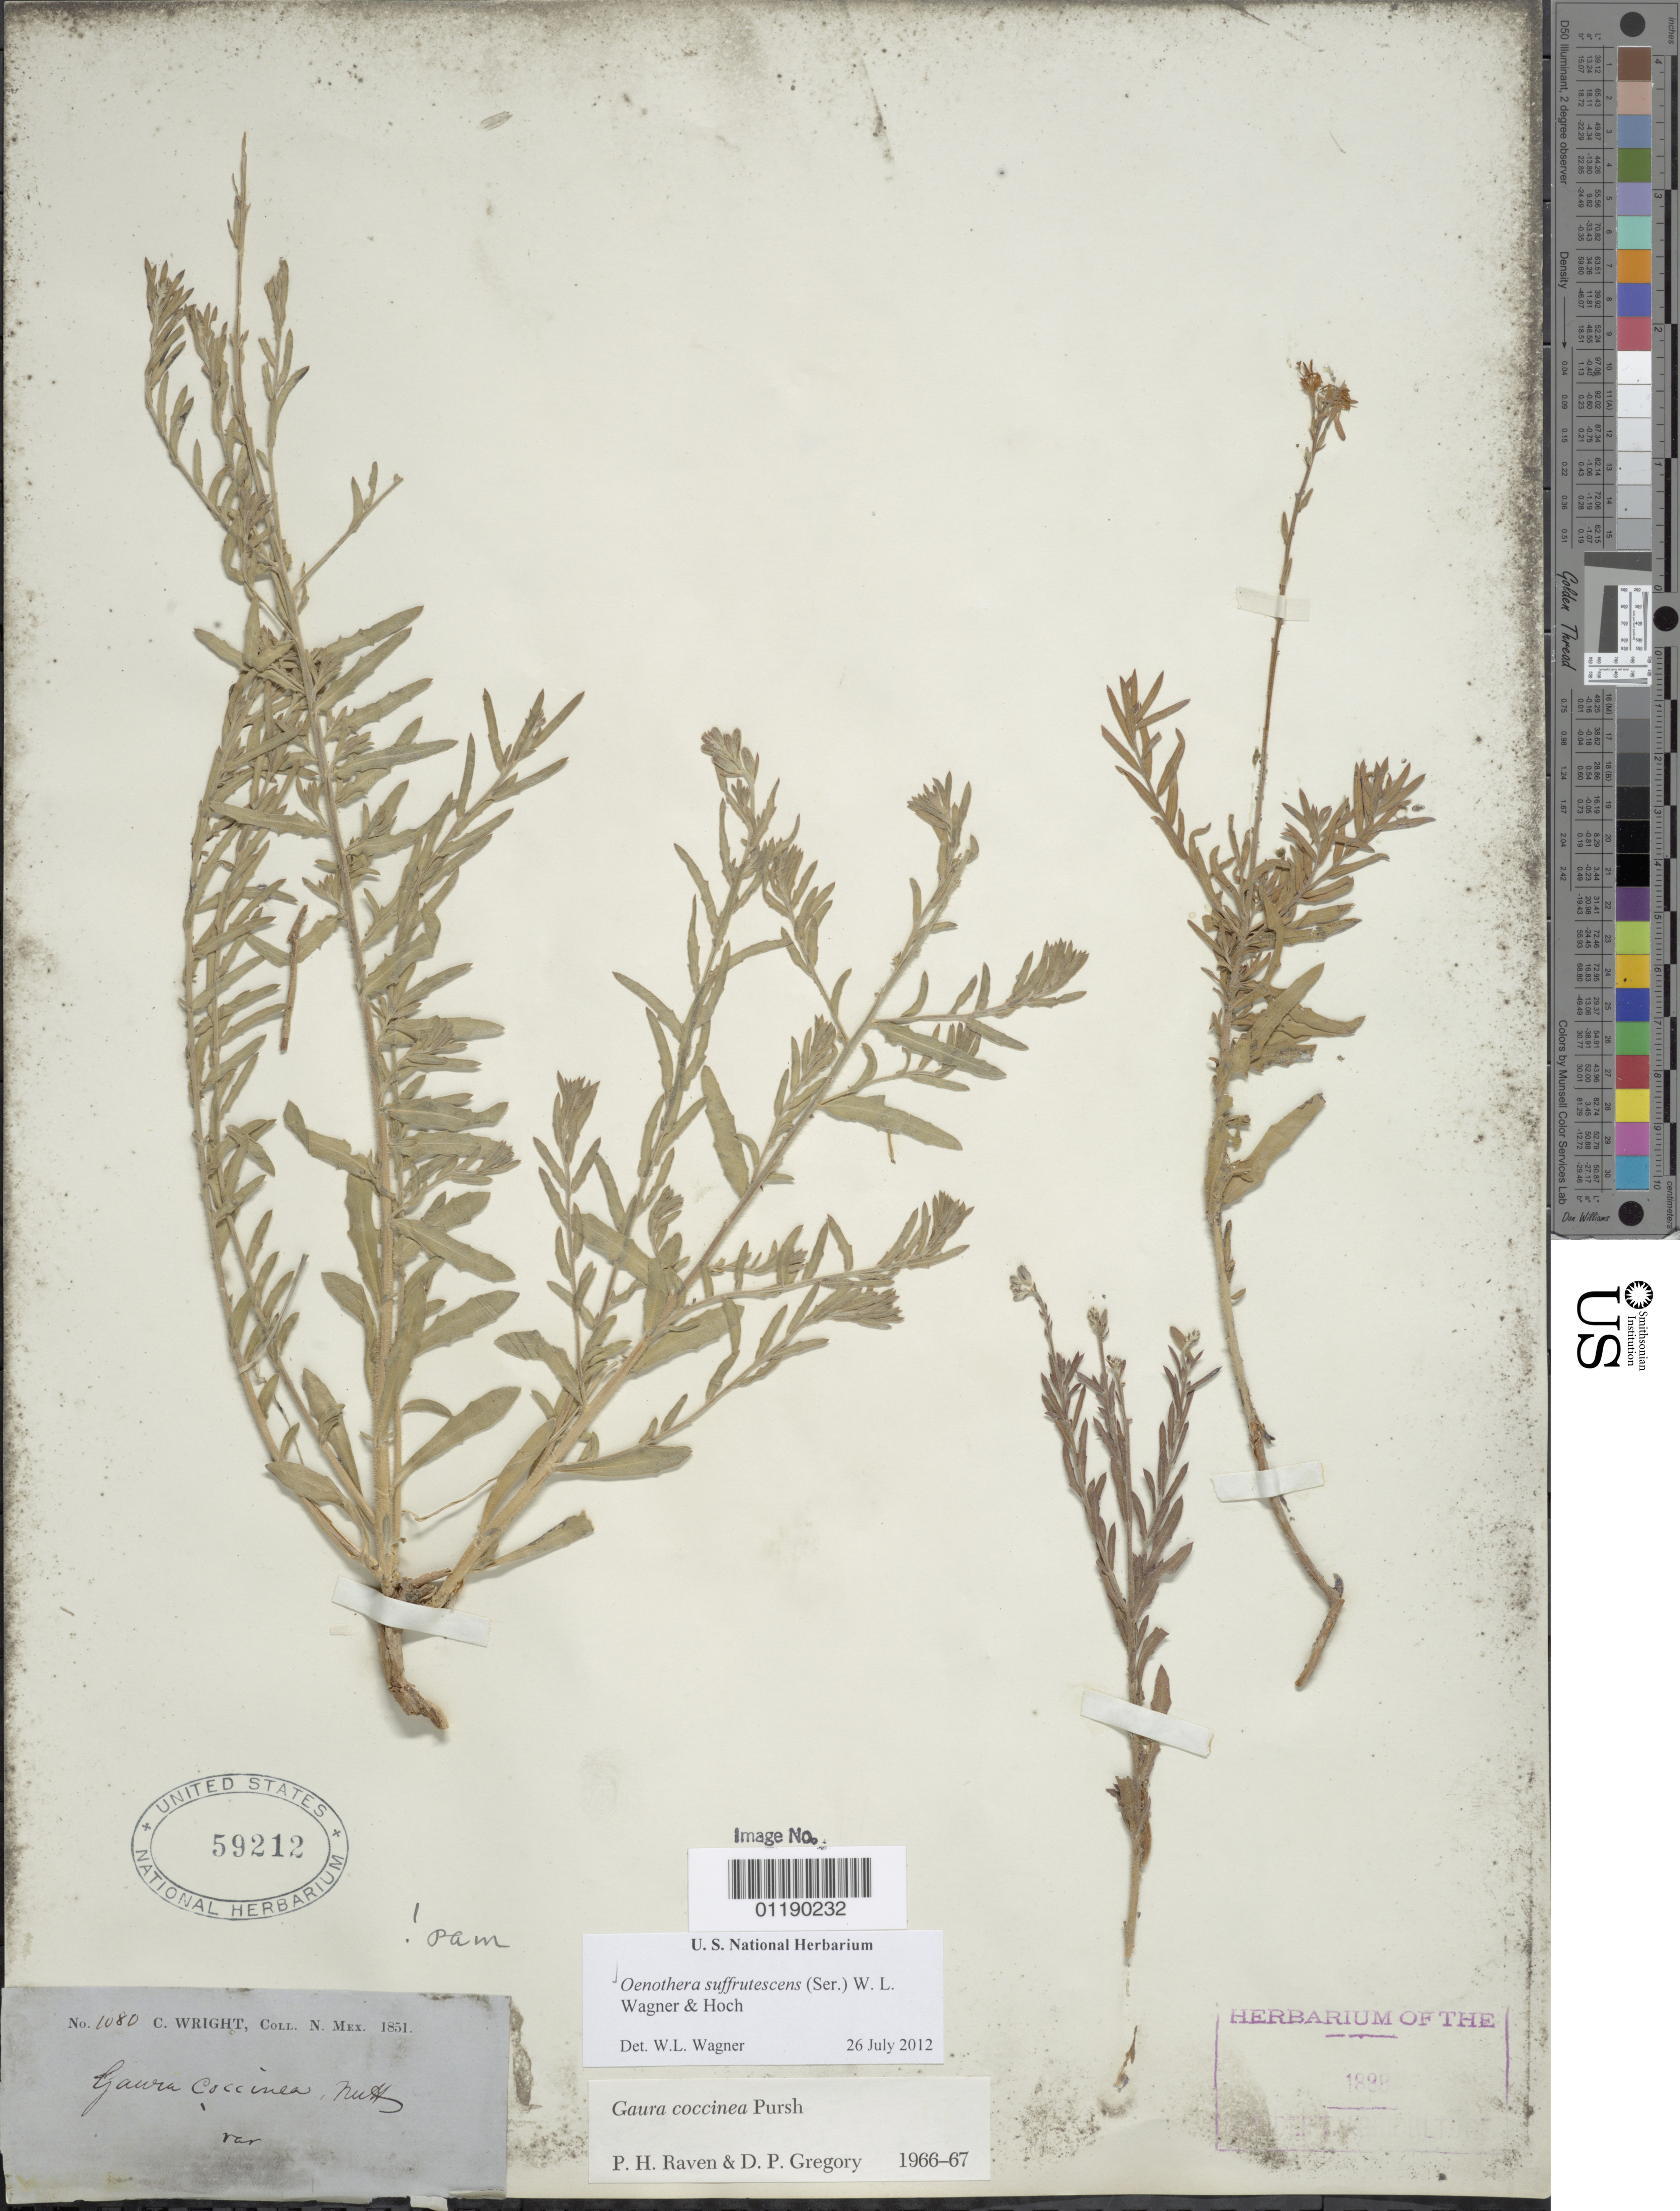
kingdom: Plantae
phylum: Tracheophyta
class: Magnoliopsida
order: Myrtales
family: Onagraceae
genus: Oenothera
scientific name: Oenothera suffrutescens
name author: (Ser.) W.L. Wagner & Hoch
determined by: Wagner, W. L., (BOT), Smithsonian Institution - National Museum of Natural History (UNITED STATES)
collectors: C. Wright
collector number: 1080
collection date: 1851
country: United States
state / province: New Mexico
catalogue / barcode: US 59212